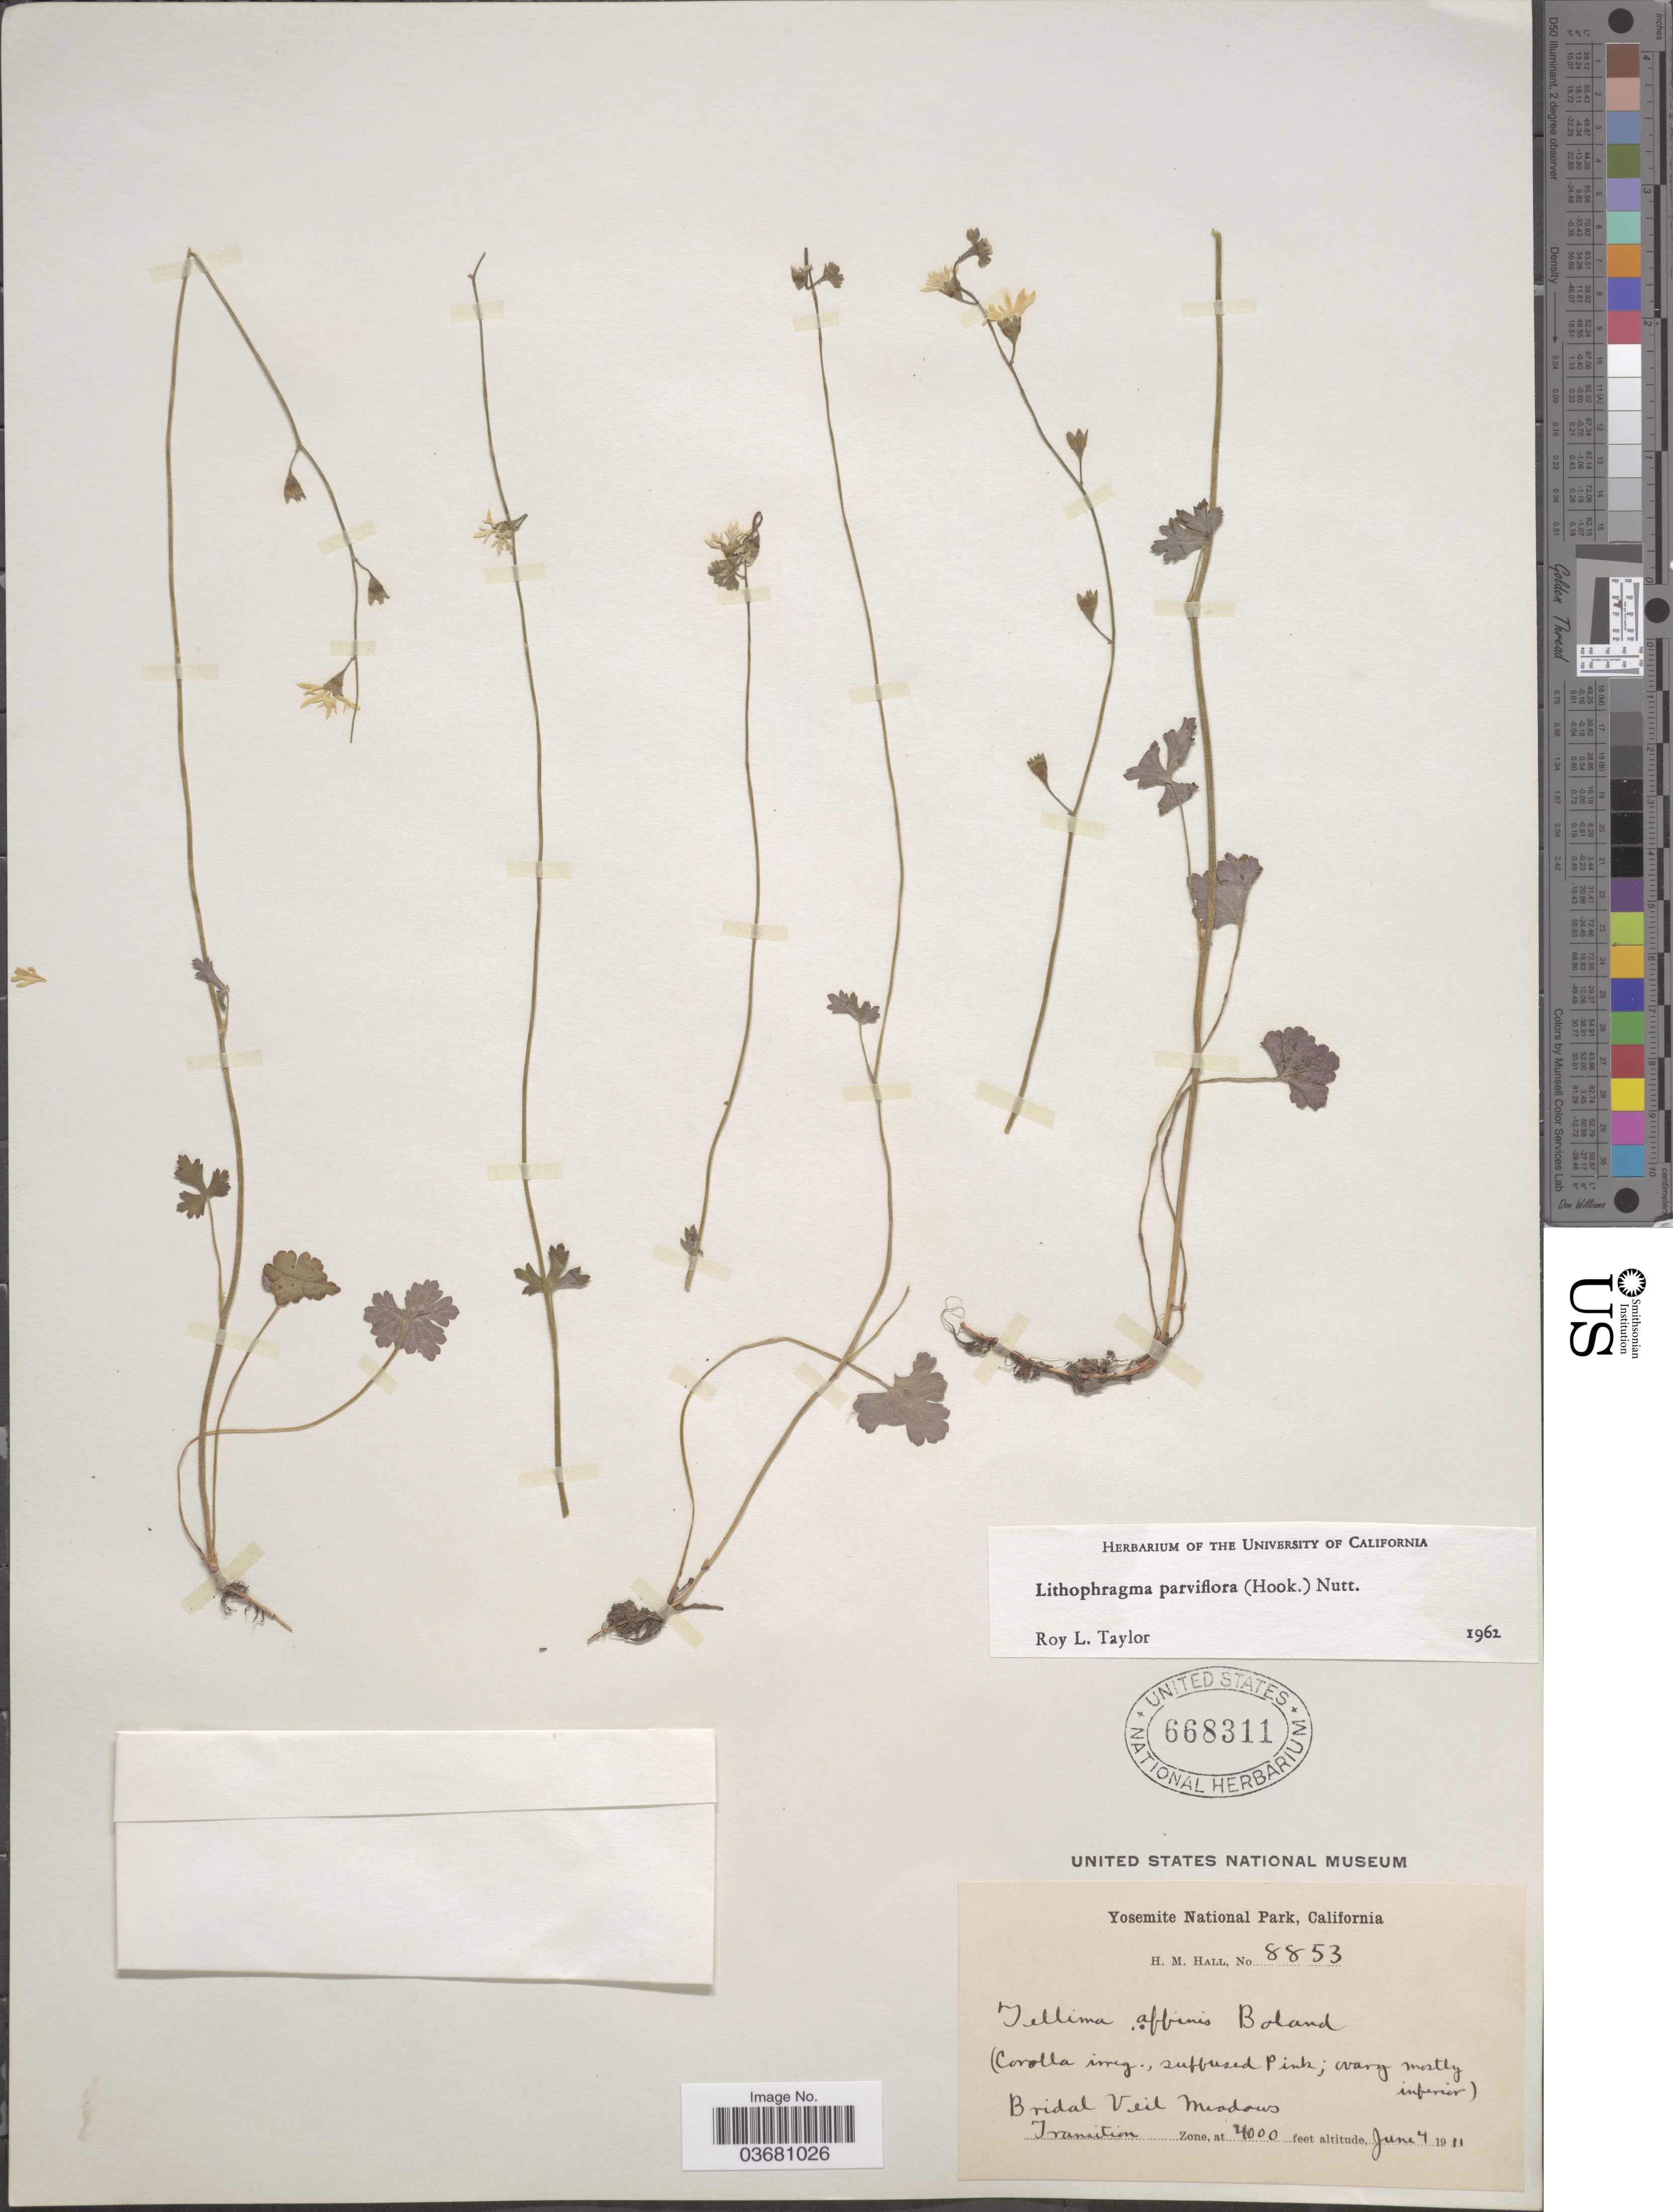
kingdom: Plantae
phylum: Tracheophyta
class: Magnoliopsida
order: Saxifragales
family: Saxifragaceae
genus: Lithophragma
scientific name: Lithophragma parviflorum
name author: (Hook.) Nutt.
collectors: H. M. Hall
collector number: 8853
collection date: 1911-06-04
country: United States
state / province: California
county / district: Mariposa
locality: Yosemite National Park. Bridal Veil Meadows. Transition Zone.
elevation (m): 1219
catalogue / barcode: US 668311